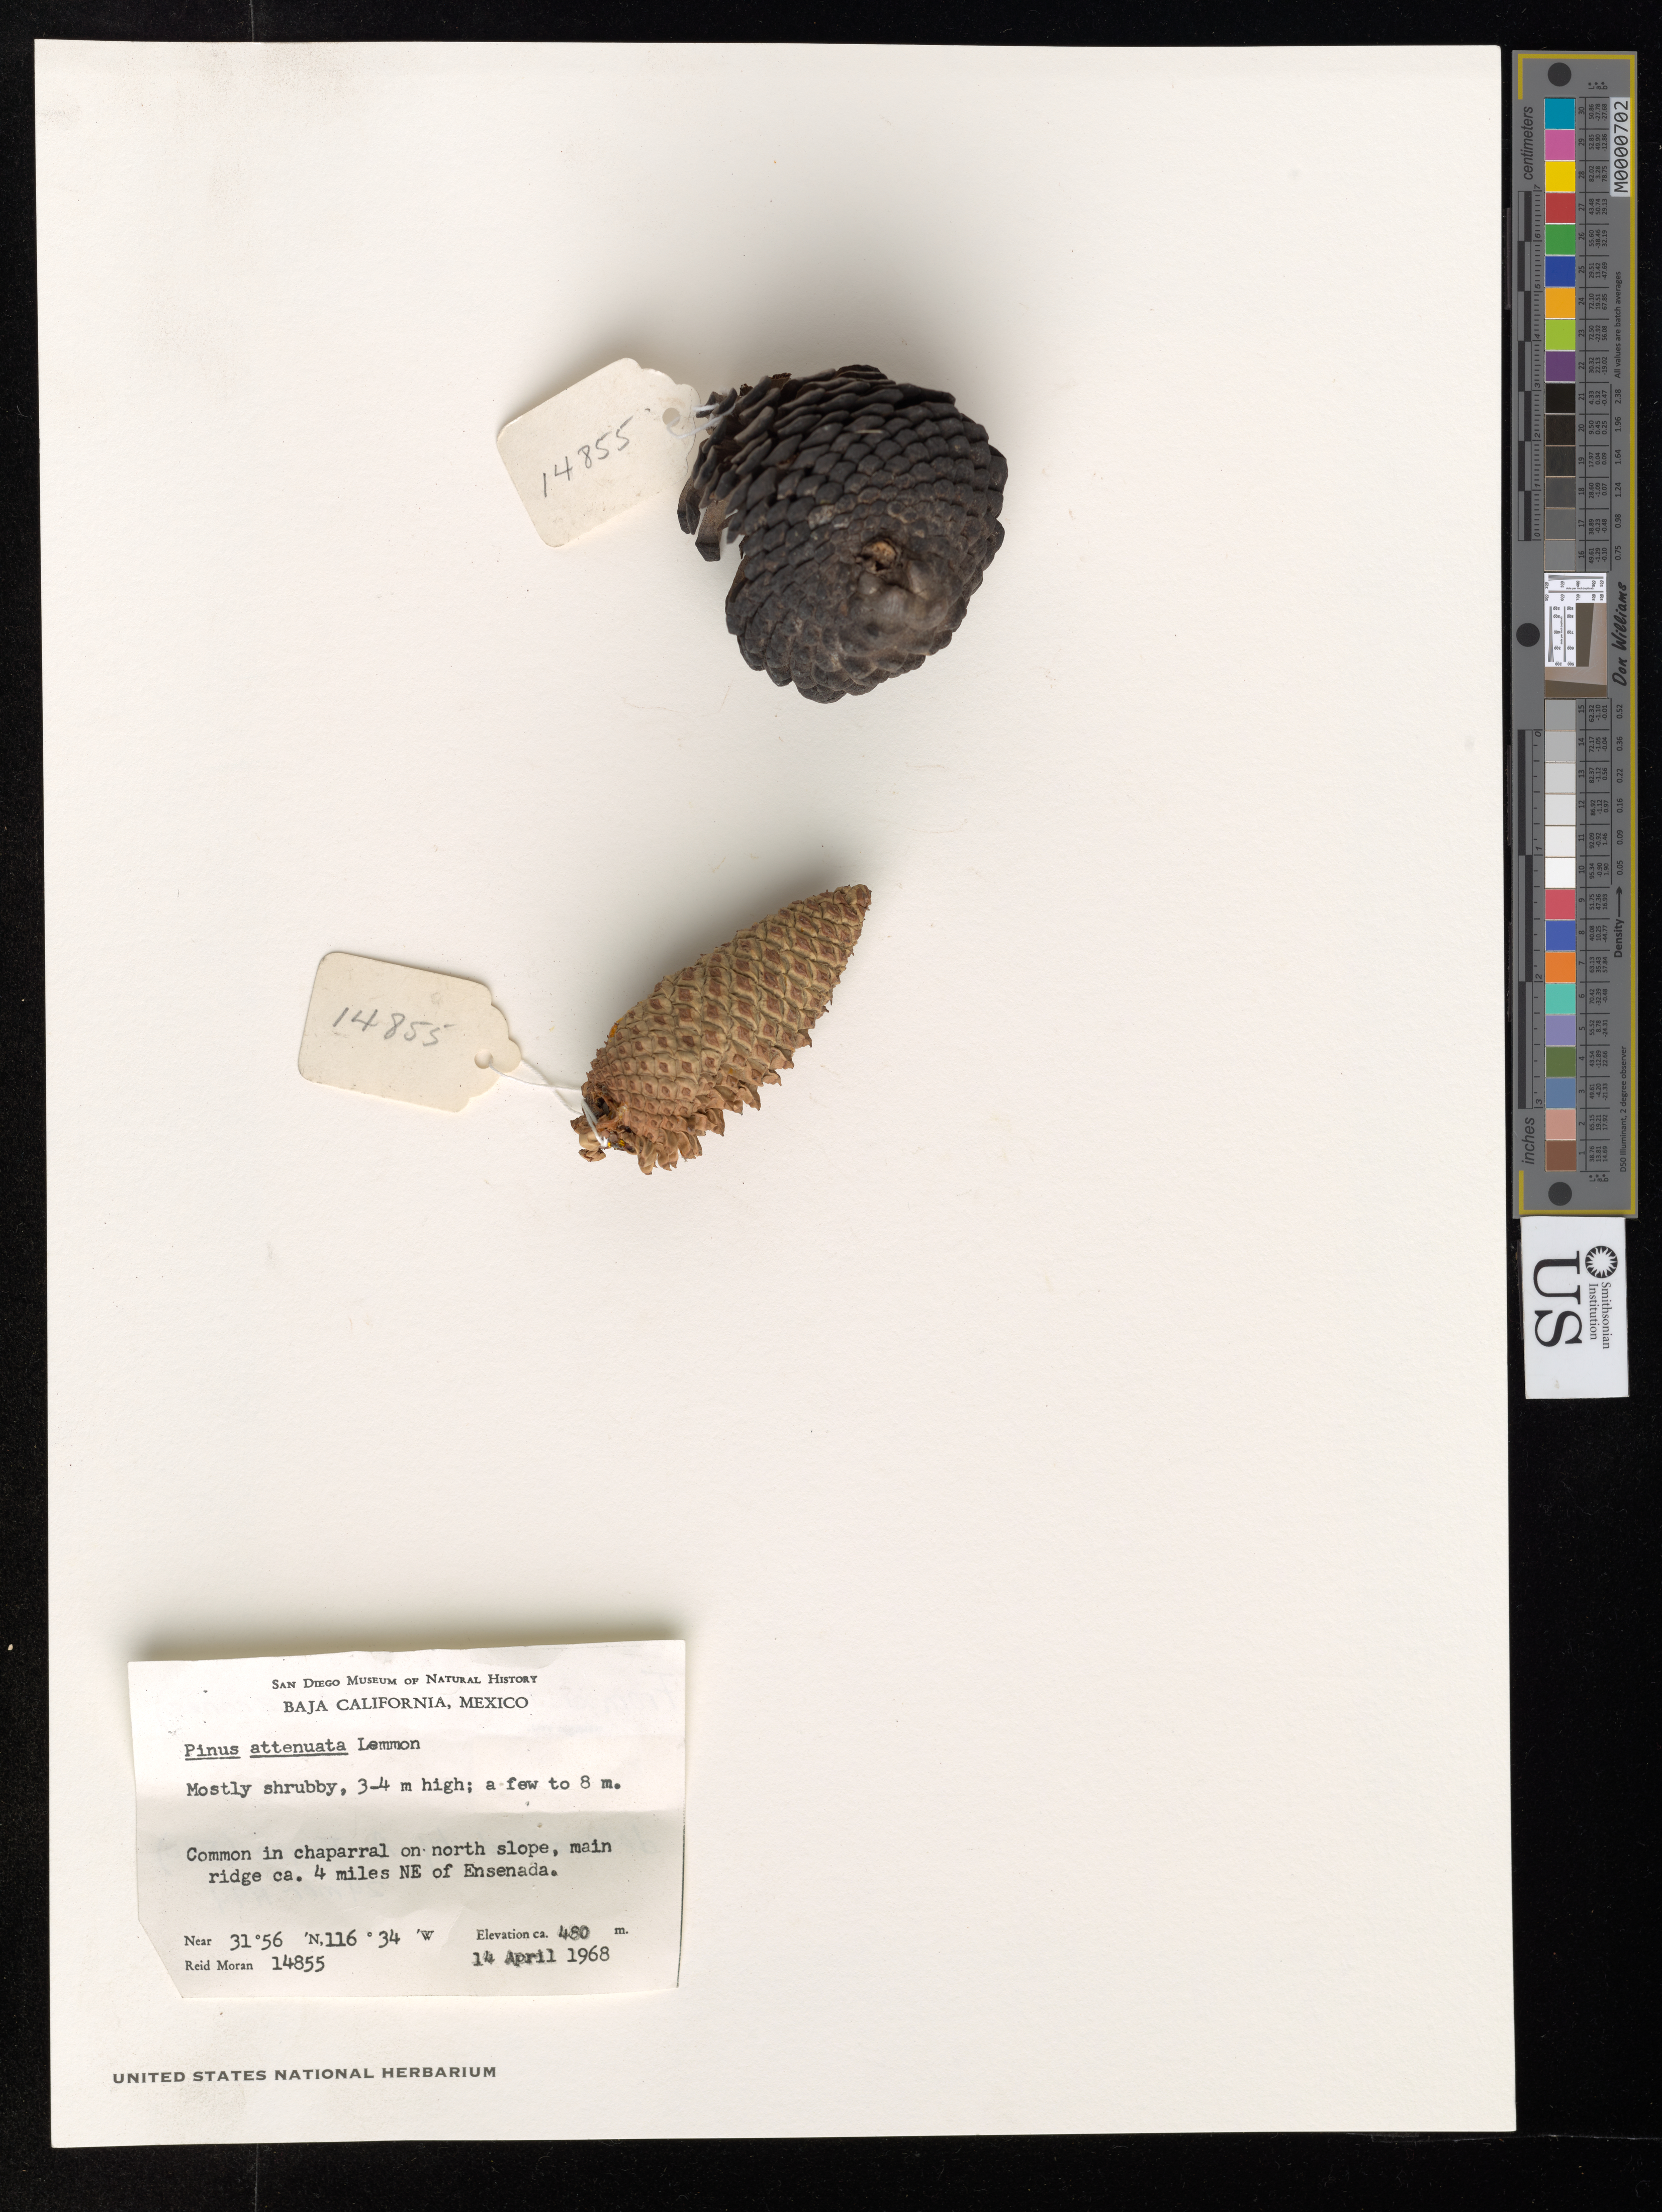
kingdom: Plantae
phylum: Tracheophyta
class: Pinopsida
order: Pinales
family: Pinaceae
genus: Pinus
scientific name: Pinus attenuata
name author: Lemmon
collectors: R. V. Moran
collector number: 14855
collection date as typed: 14 Apr 1968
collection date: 1968-04-14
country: Mexico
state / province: Baja California Norte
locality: Main ridge ca. 4 miles NE of Ensenada.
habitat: Common in chaparral on north slope, main ridge.